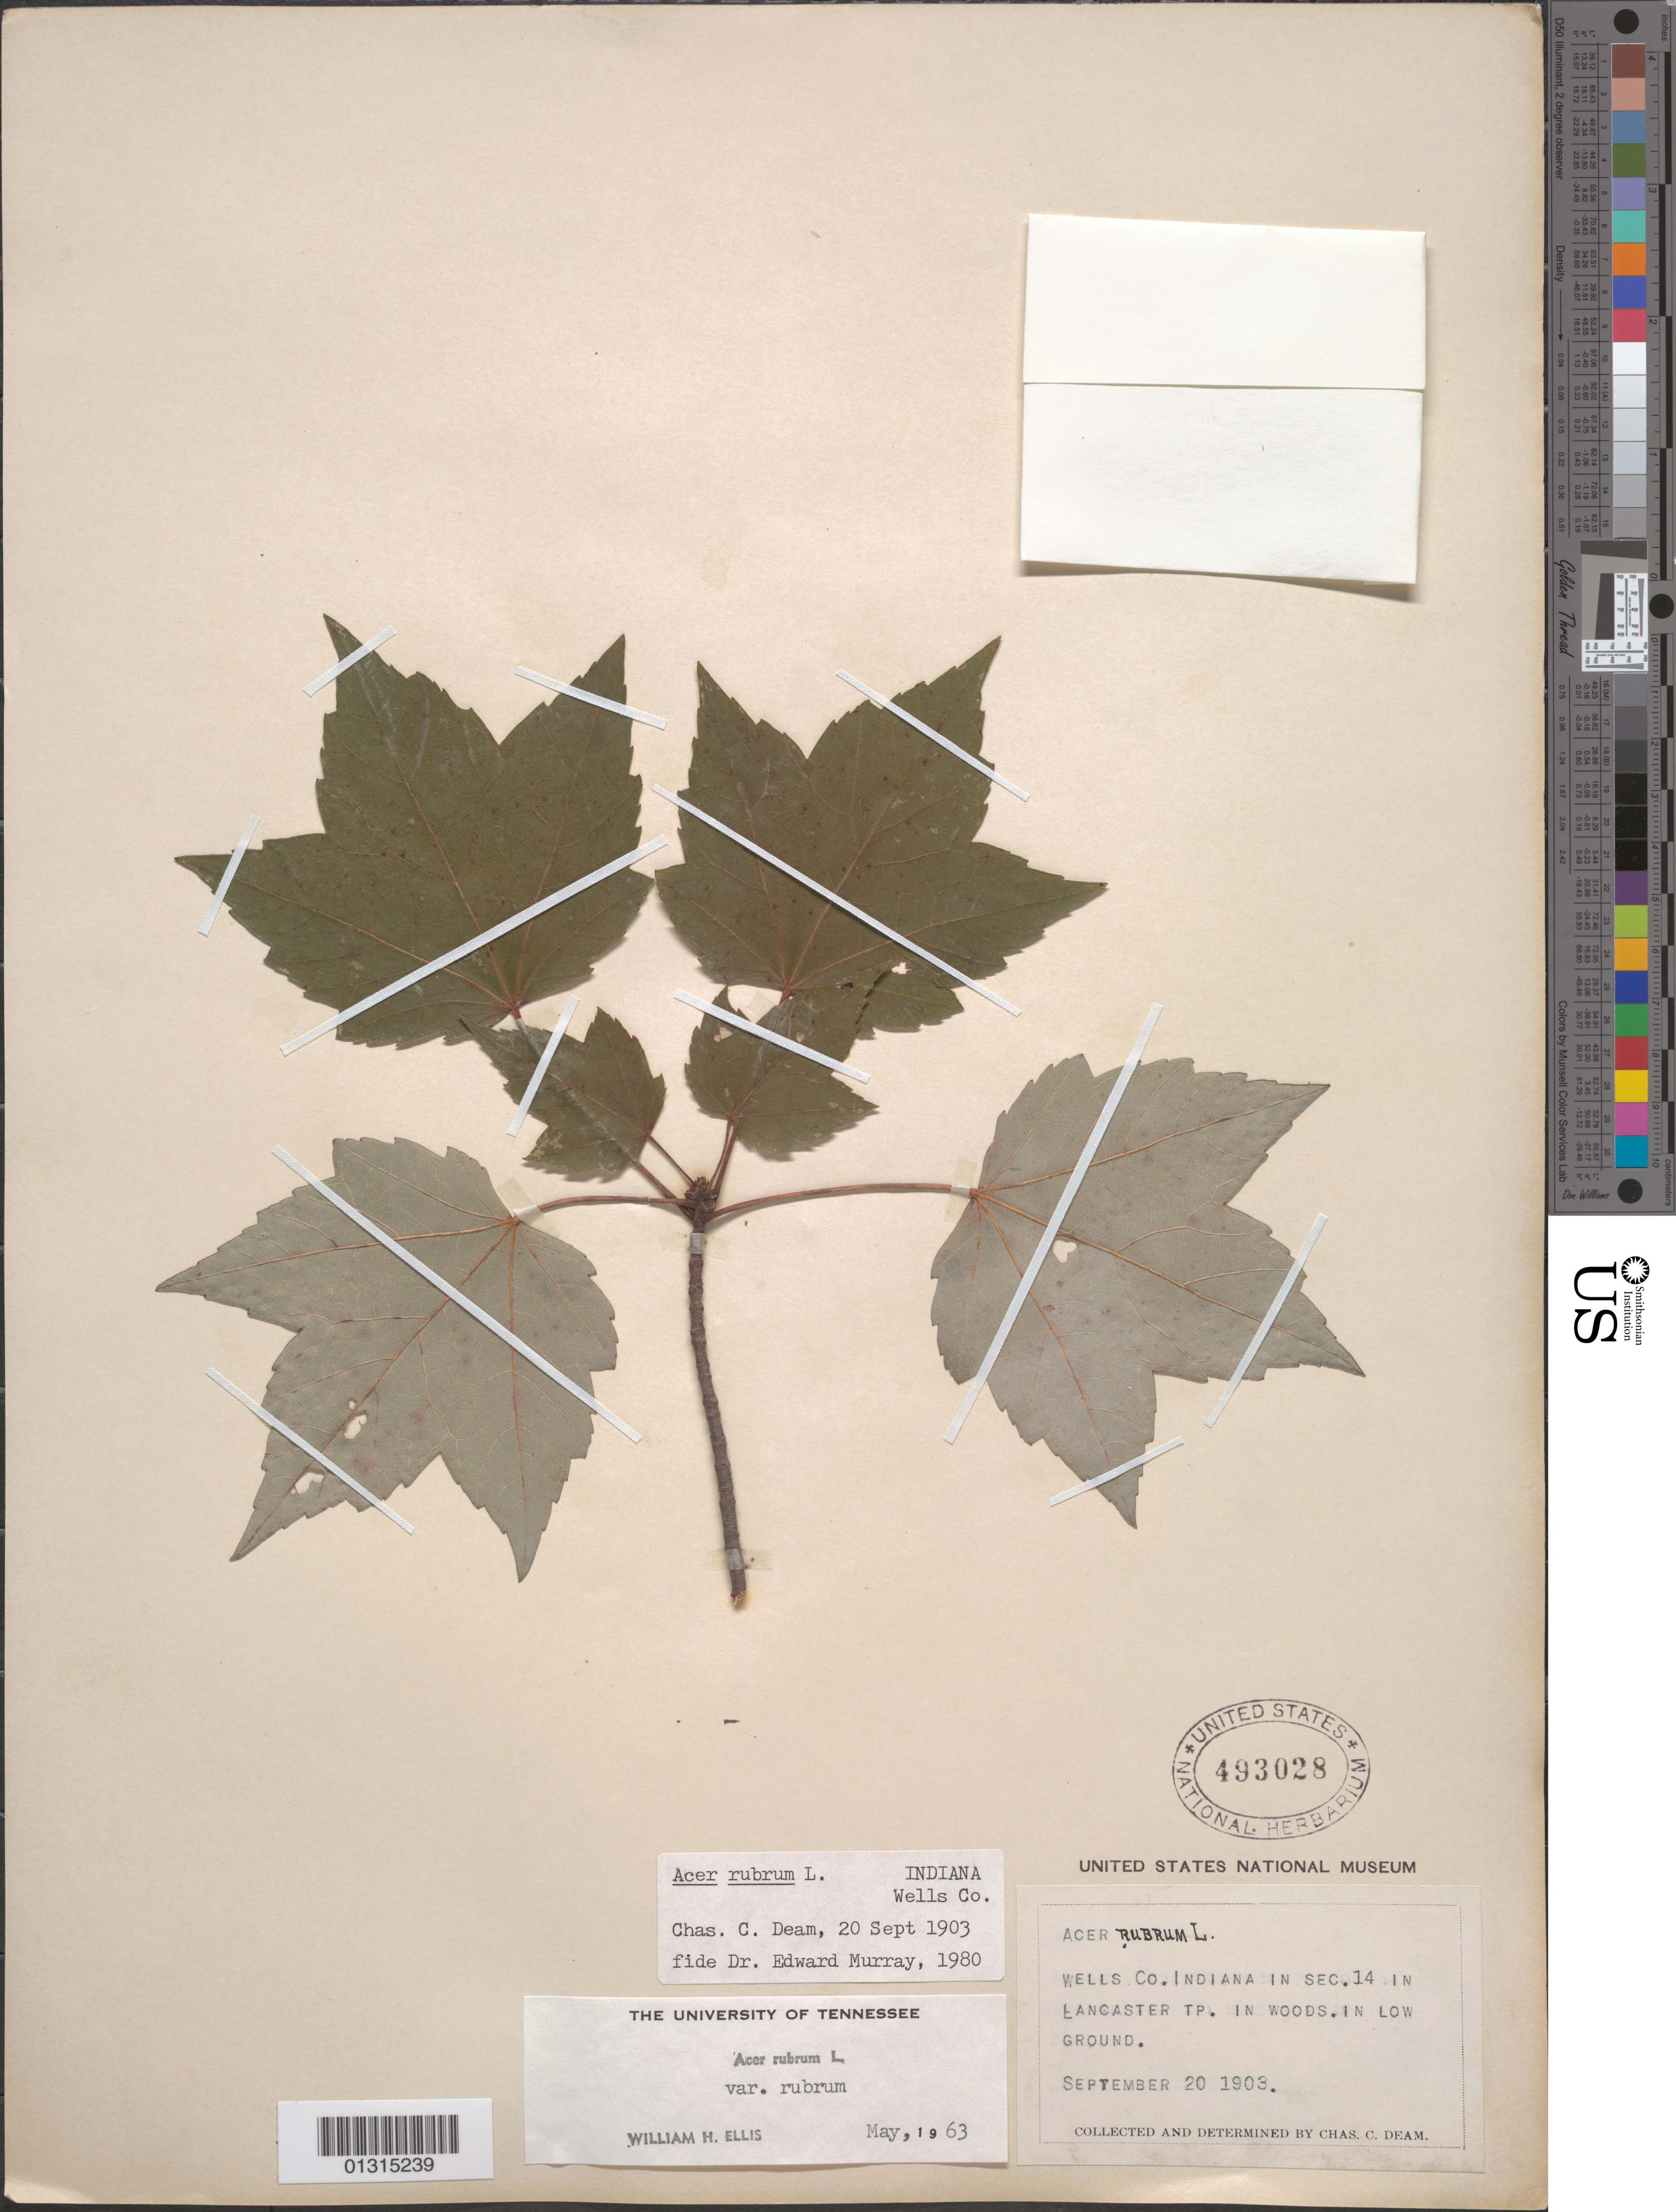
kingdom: Plantae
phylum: Tracheophyta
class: Magnoliopsida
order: Sapindales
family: Sapindaceae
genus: Acer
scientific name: Acer rubrum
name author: L.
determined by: Murray, Edward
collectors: C. C. Deam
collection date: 1903-09-20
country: United States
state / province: Indiana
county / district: Wells County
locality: Wells County, Lancaster TP., in sec. 14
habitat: In woods in low ground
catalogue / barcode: US 493028